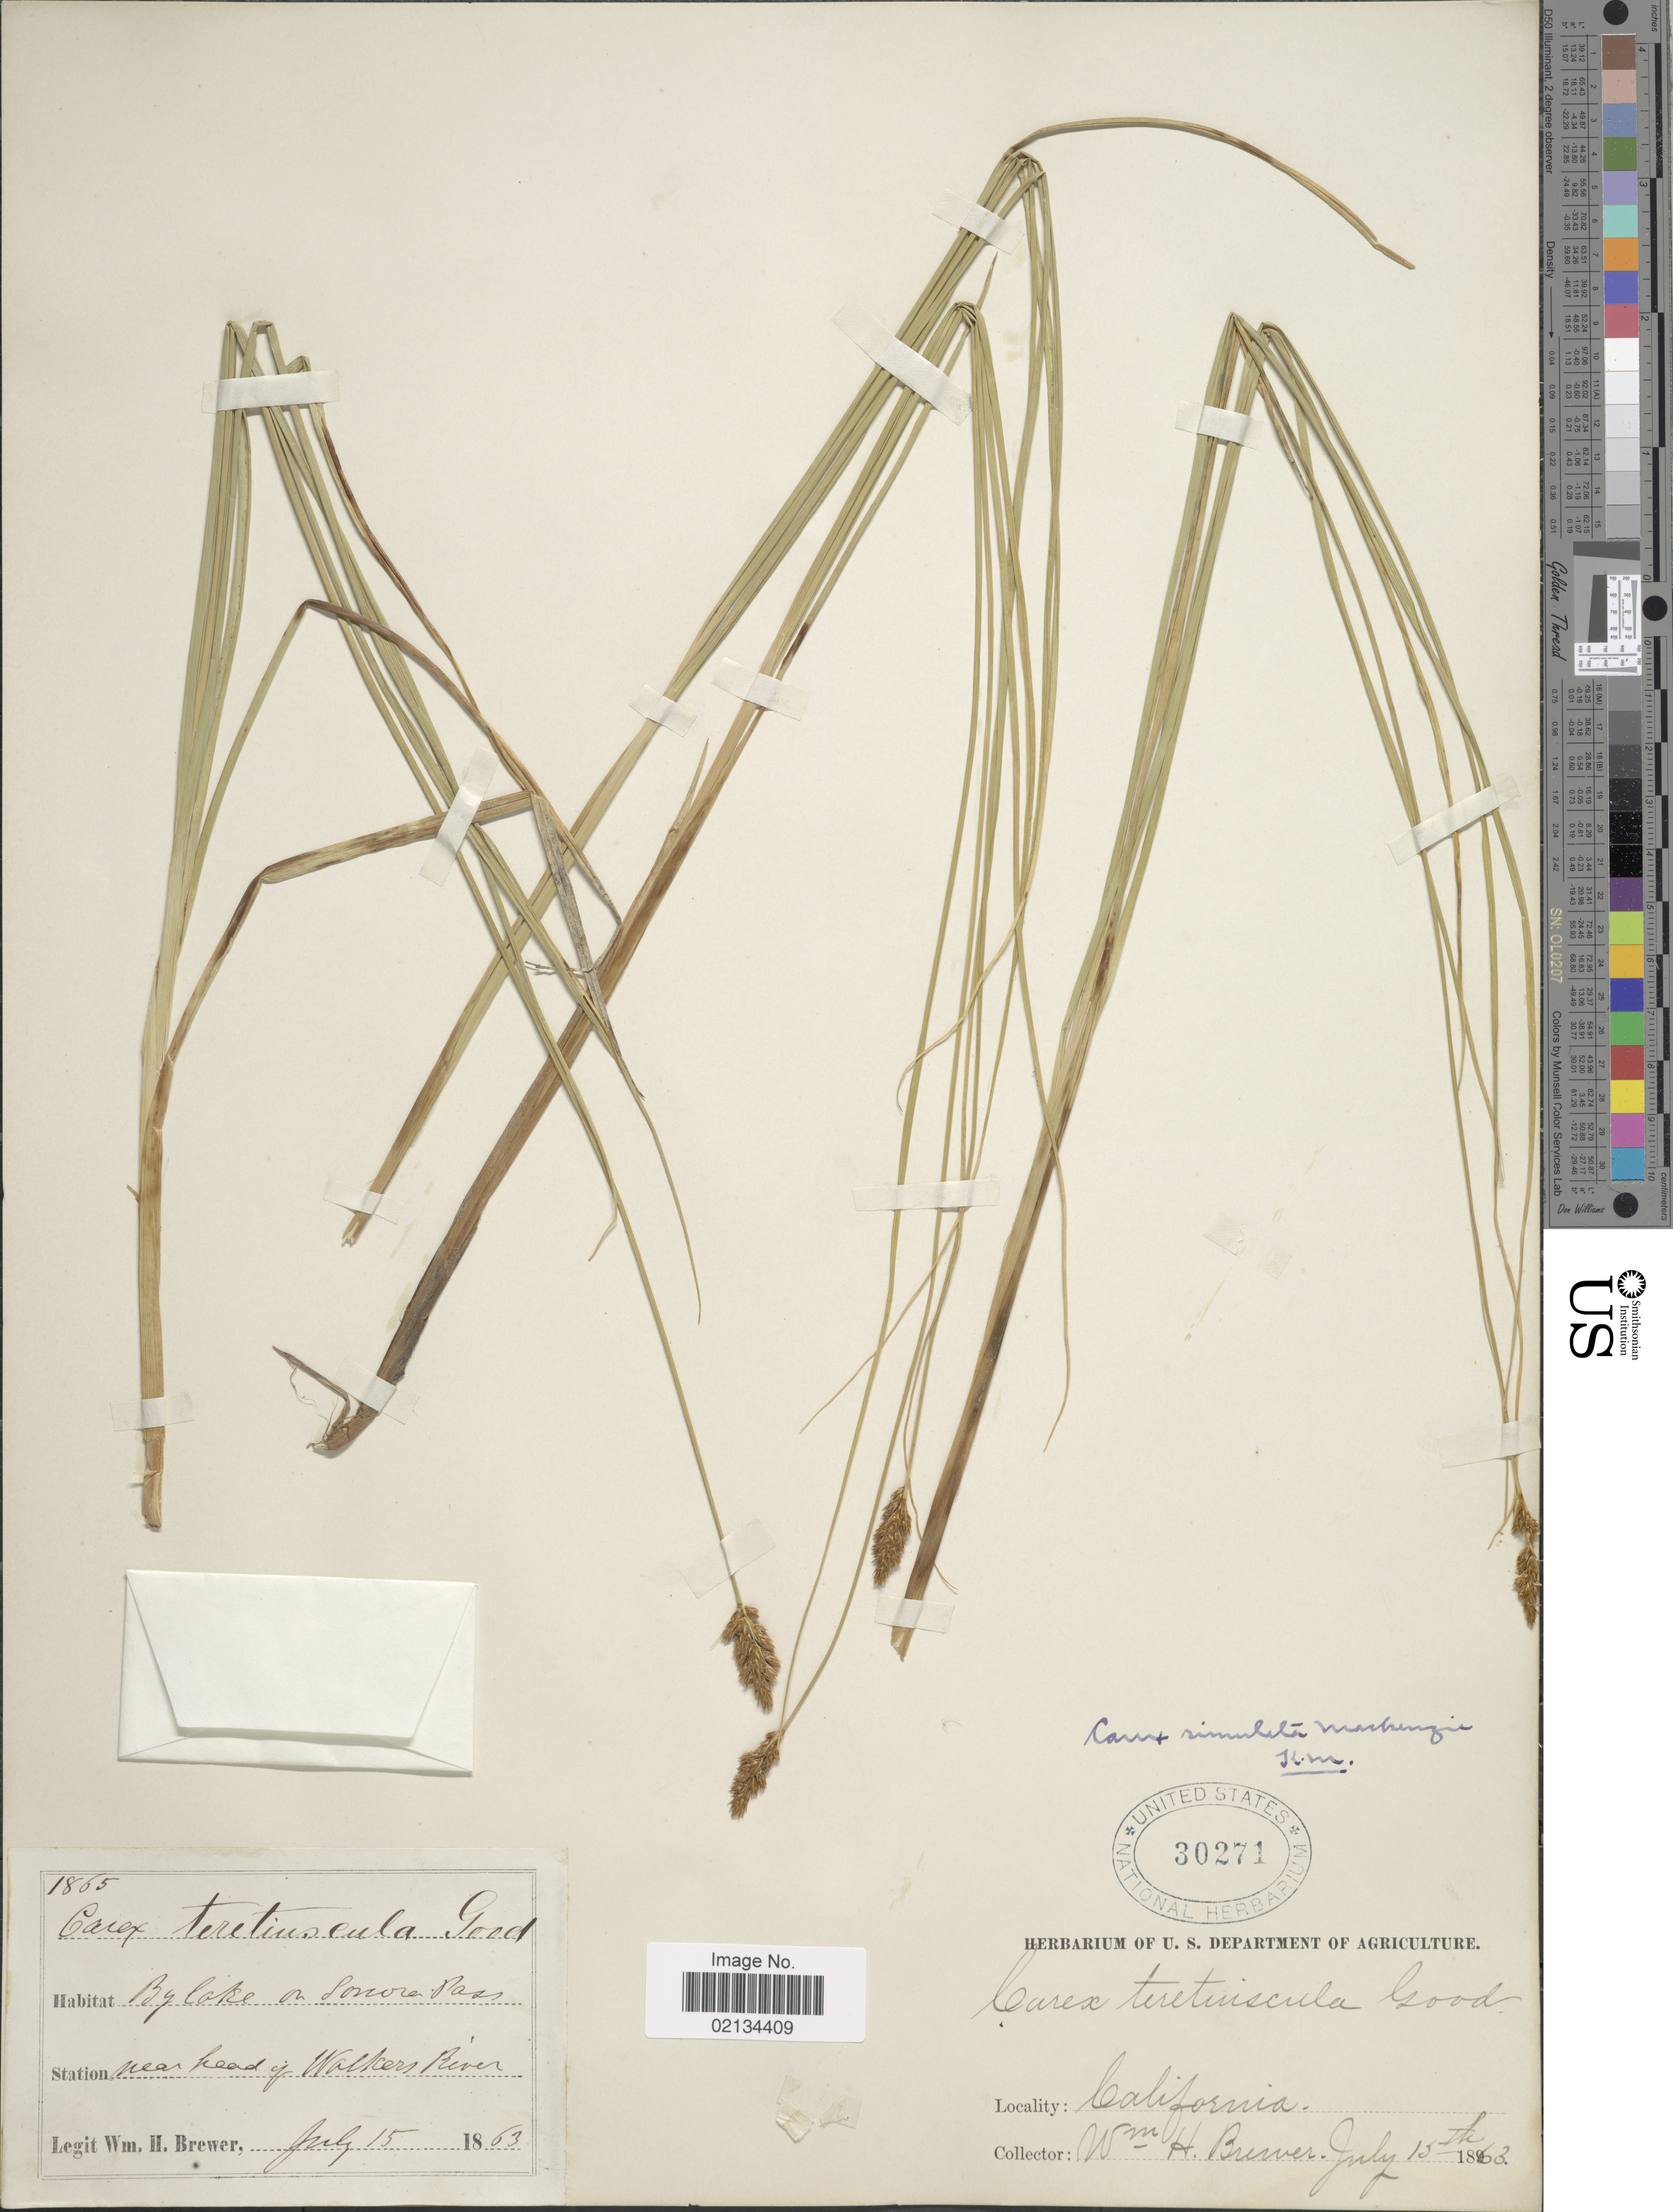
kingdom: Plantae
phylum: Tracheophyta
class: Liliopsida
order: Poales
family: Cyperaceae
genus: Carex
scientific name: Carex simulata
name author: Mack.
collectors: W. H. Brewer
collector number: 1865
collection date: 1863-07-15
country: United States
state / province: California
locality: By lake on Sonora Pass near head of Walkers River.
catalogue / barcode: US 30271